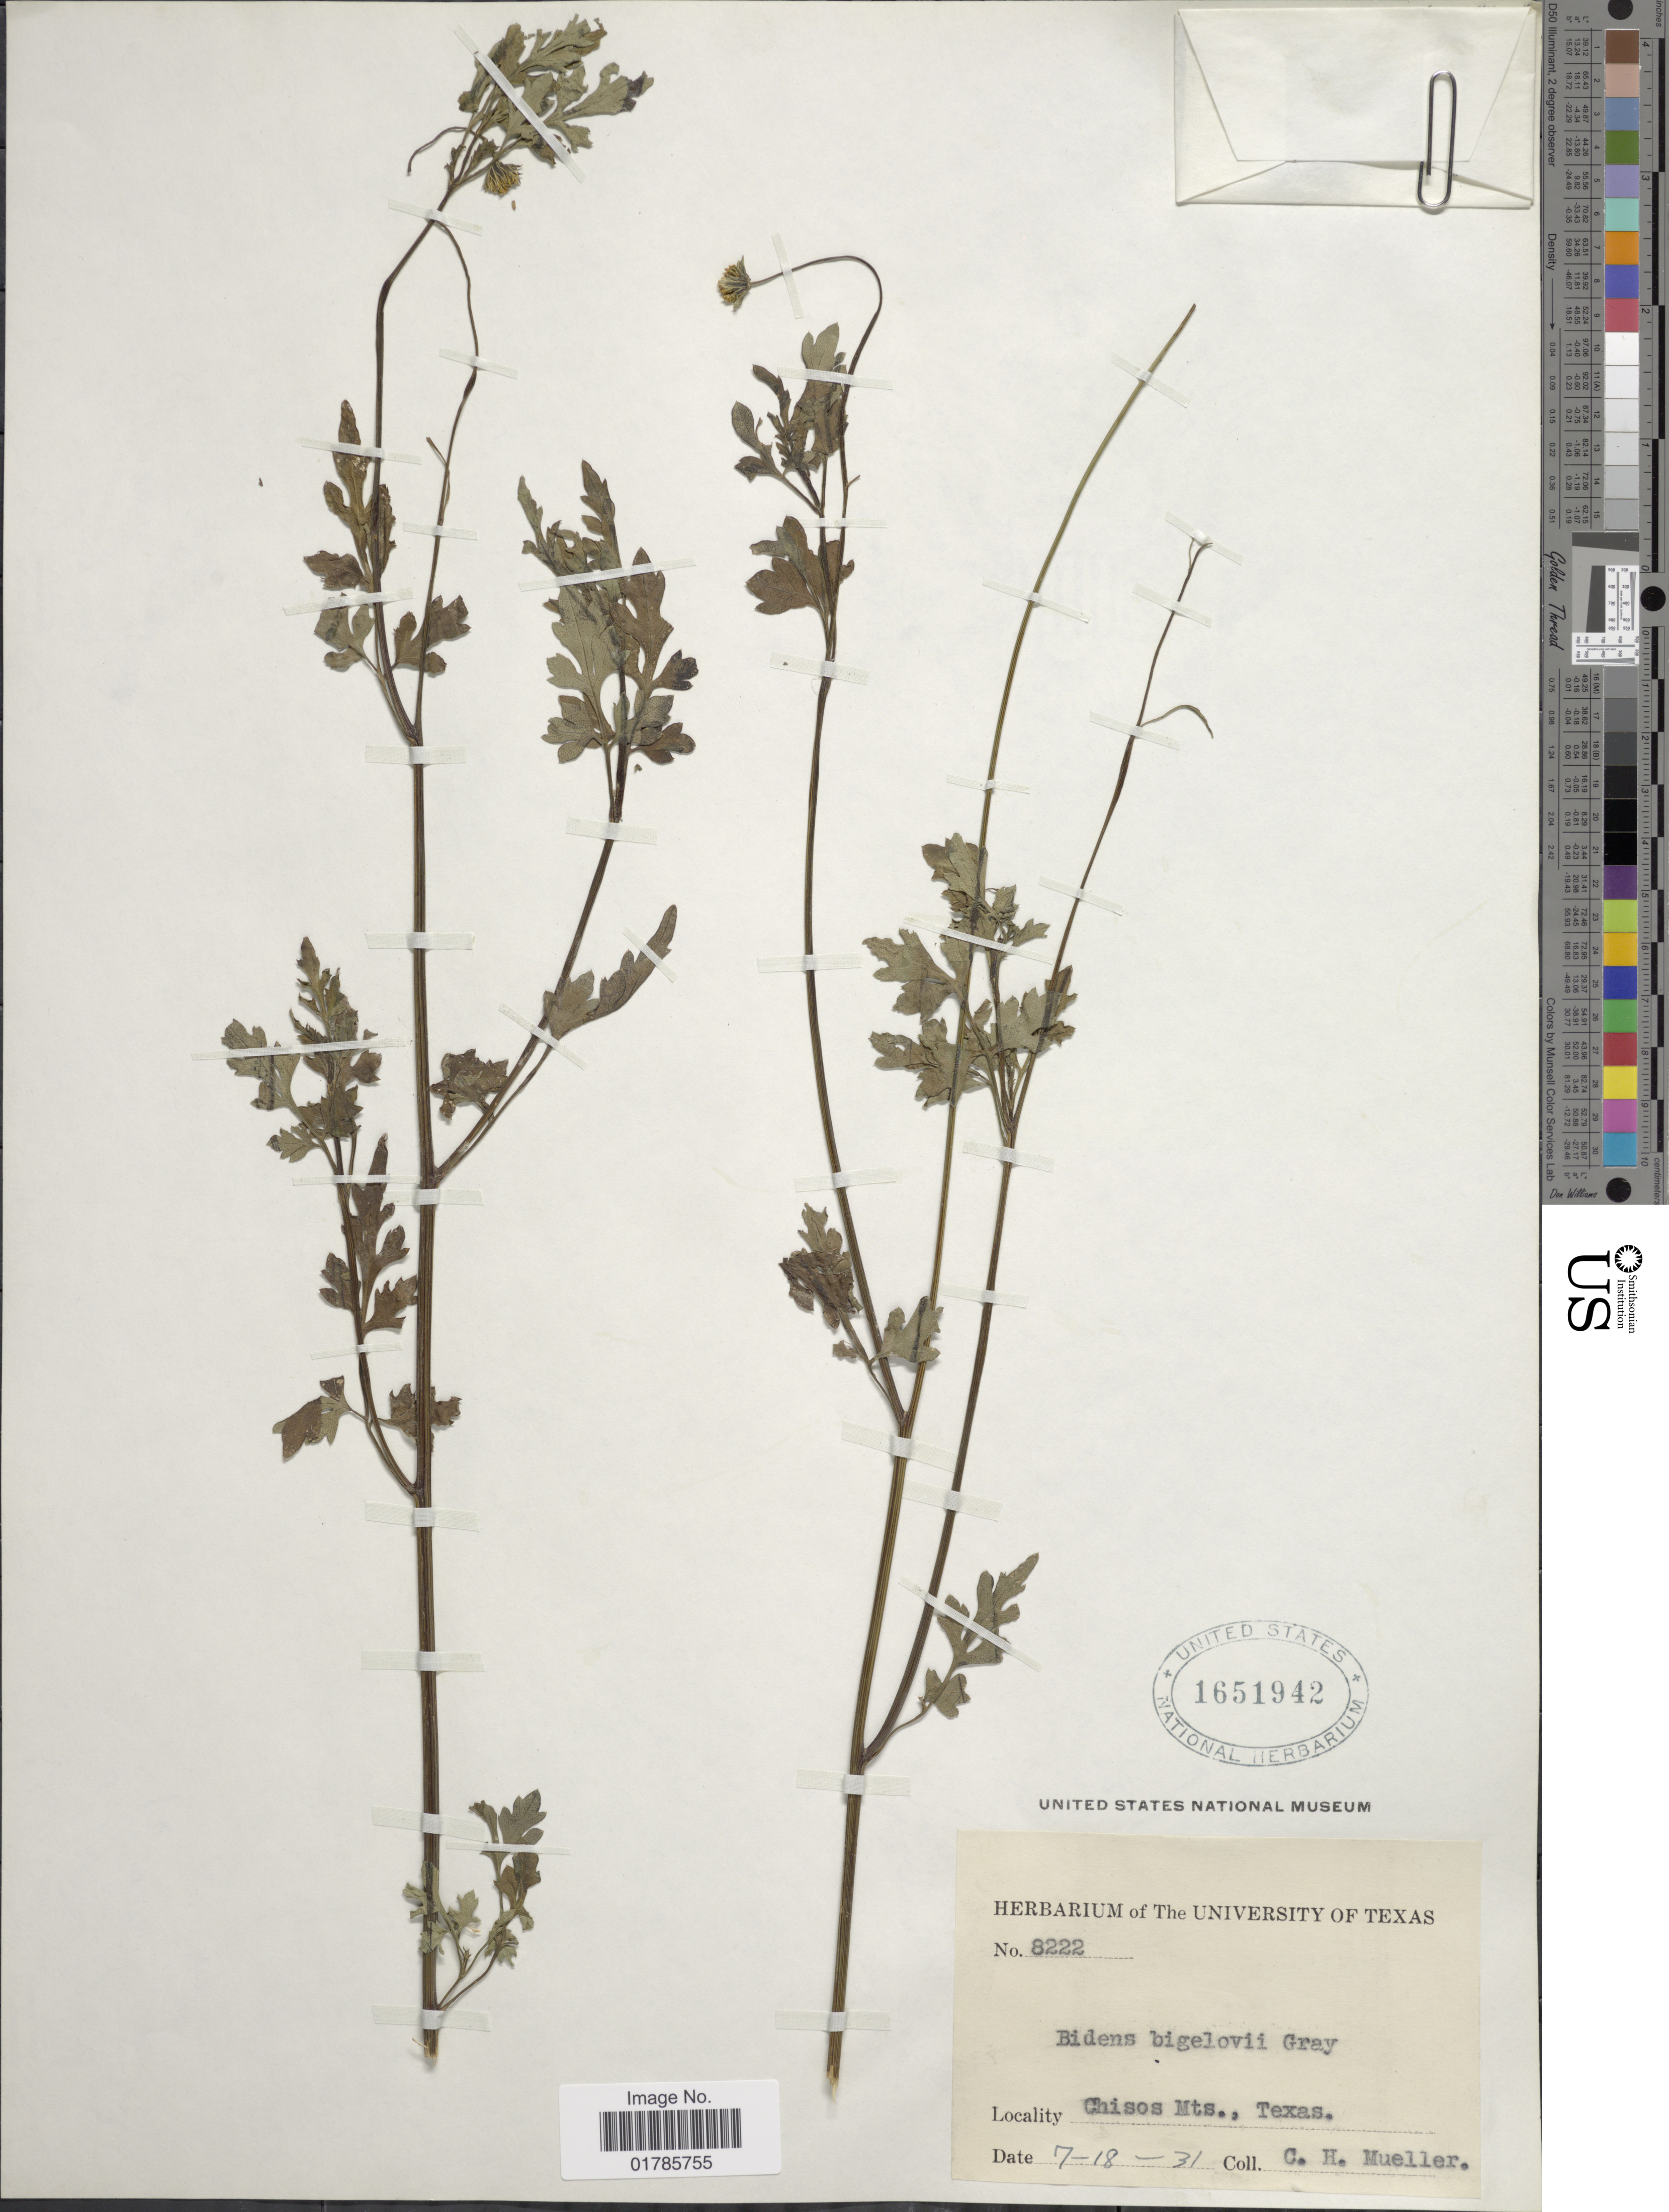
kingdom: Plantae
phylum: Tracheophyta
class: Magnoliopsida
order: Asterales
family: Asteraceae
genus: Bidens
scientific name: Bidens bigelovii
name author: A. Gray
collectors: G. Mueller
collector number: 8222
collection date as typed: Transcribed d/m/y: 18/7/31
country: United States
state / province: Texas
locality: Chisos Mts.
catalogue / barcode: US 1651942